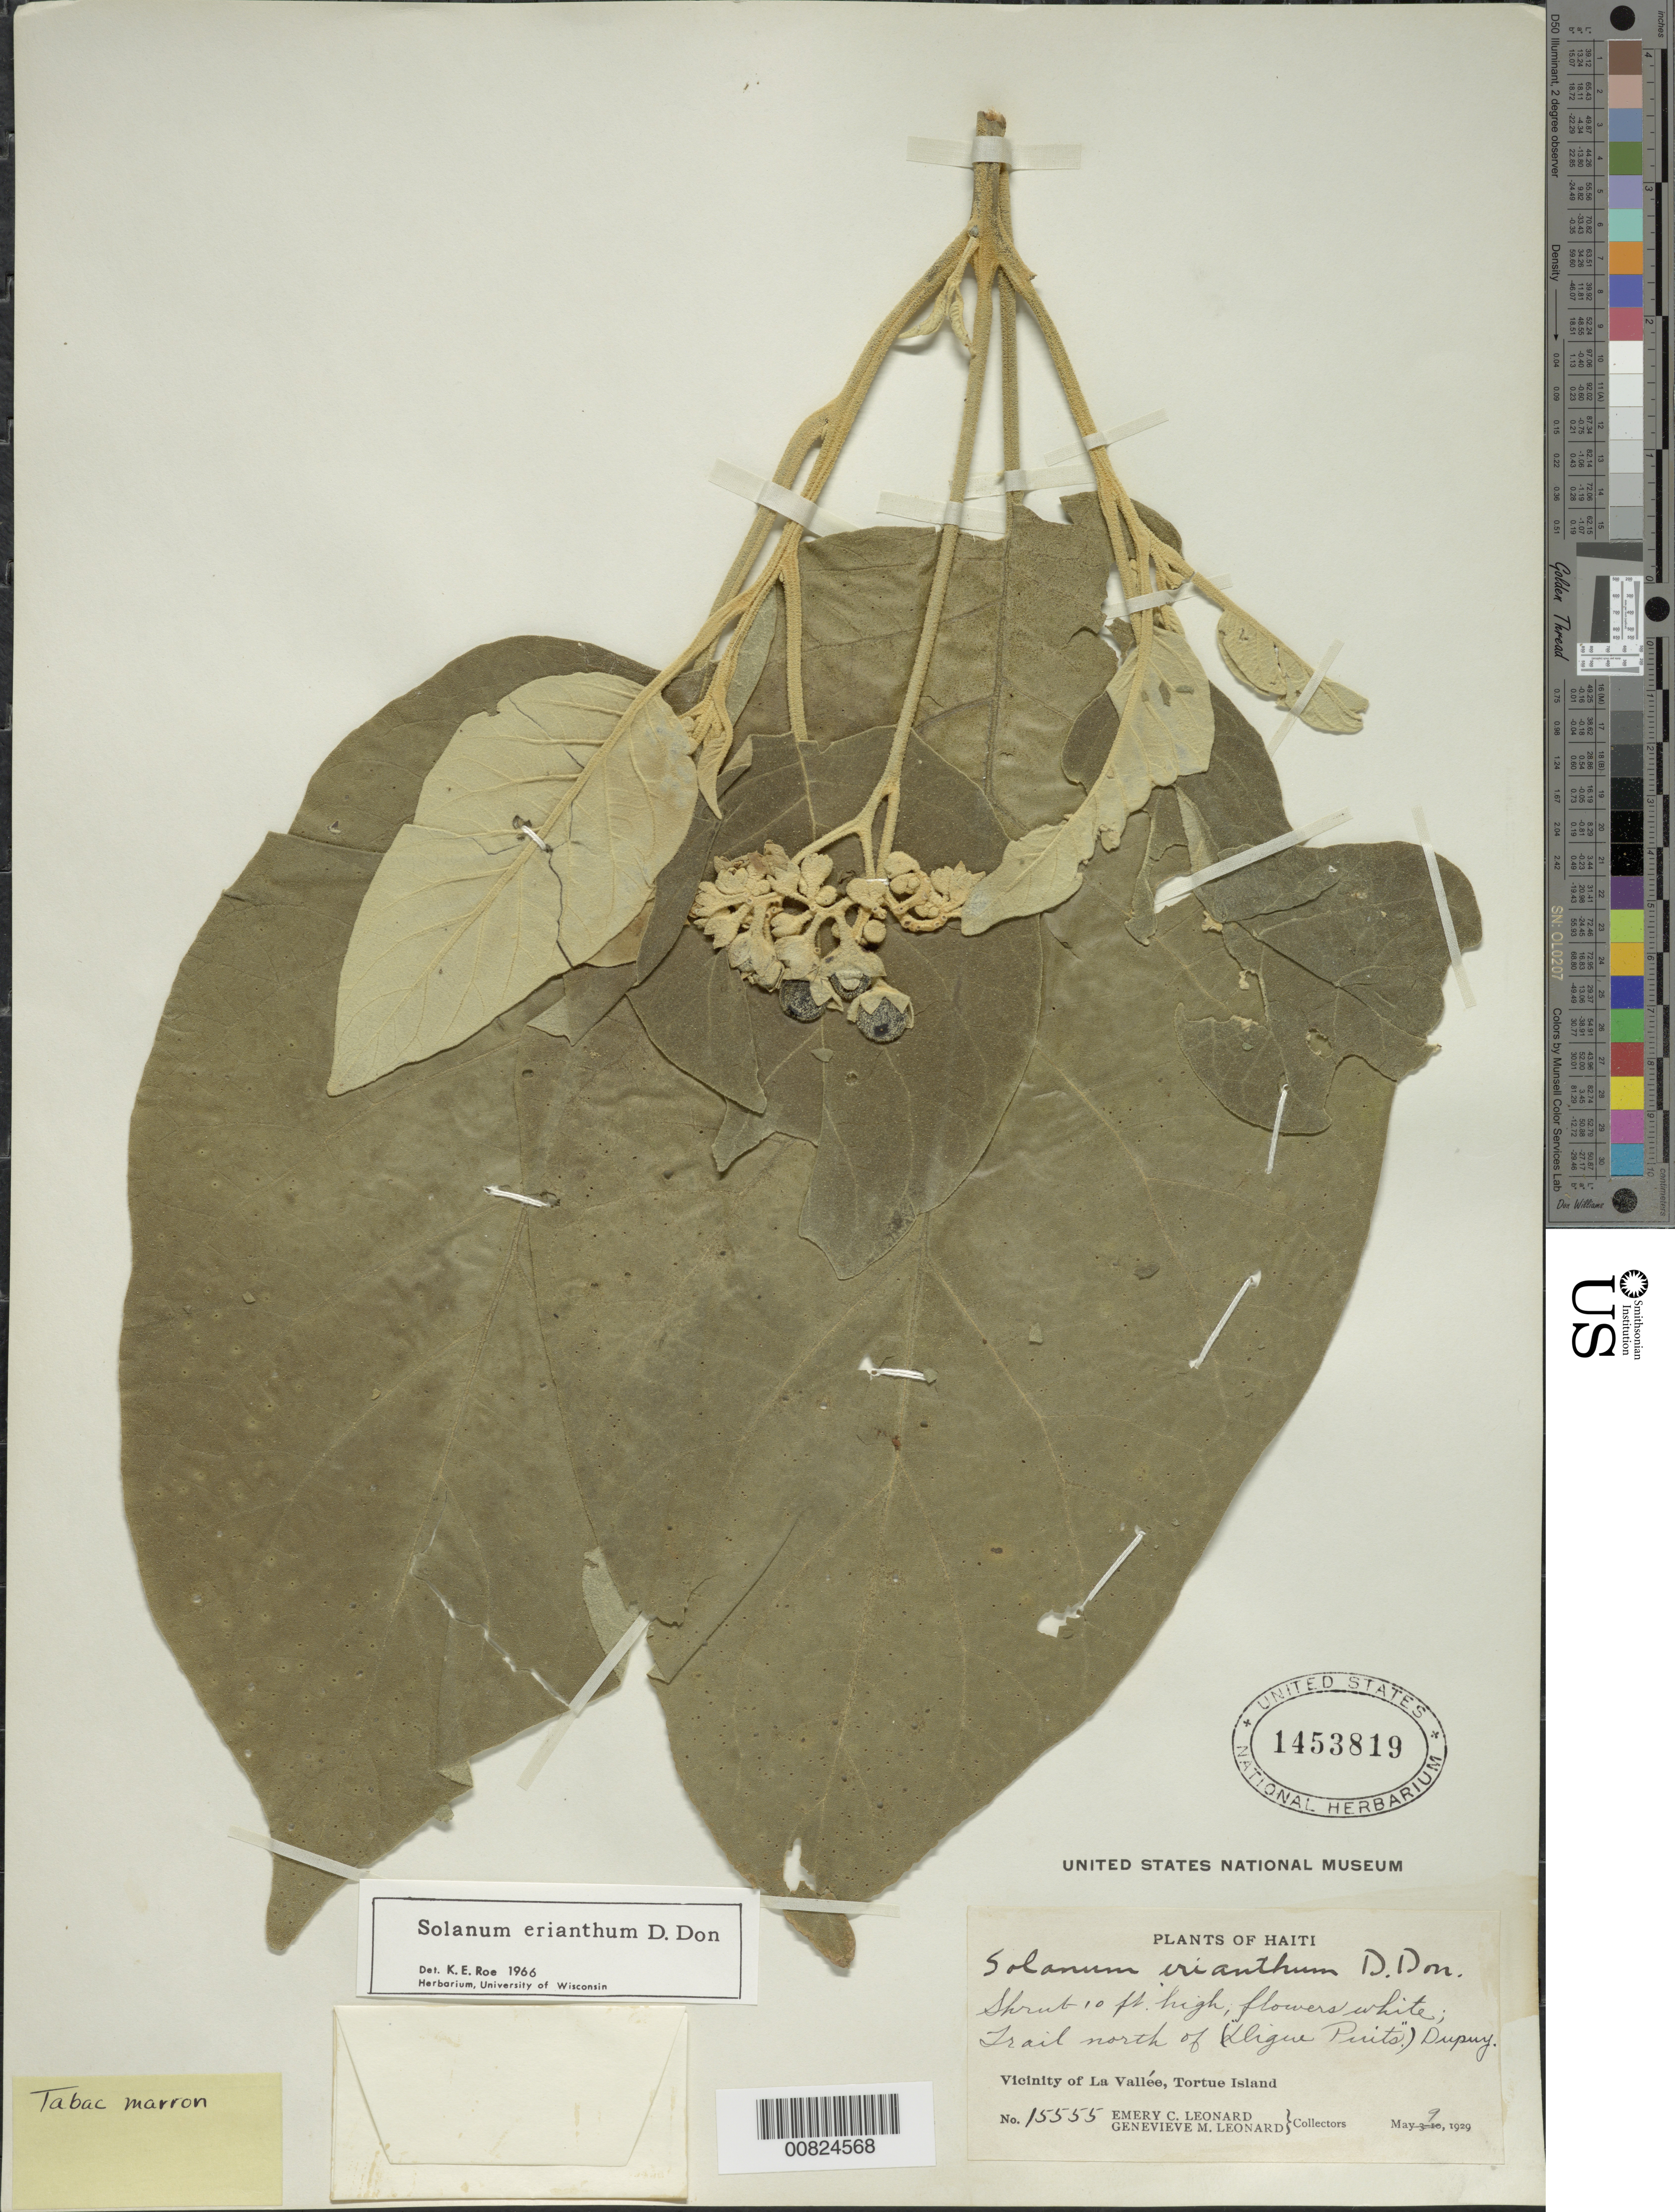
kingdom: Plantae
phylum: Tracheophyta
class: Magnoliopsida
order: Solanales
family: Solanaceae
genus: Solanum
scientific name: Solanum erianthum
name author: D. Don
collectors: E. C. Leonard & G. M. Leonard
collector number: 15555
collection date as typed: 09 May 1929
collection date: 1929-05-09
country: Haiti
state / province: Nord-Ouest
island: Île de la Tortue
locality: Vicinity of La Vallée, trail north of Dupuy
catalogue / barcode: US 1453819